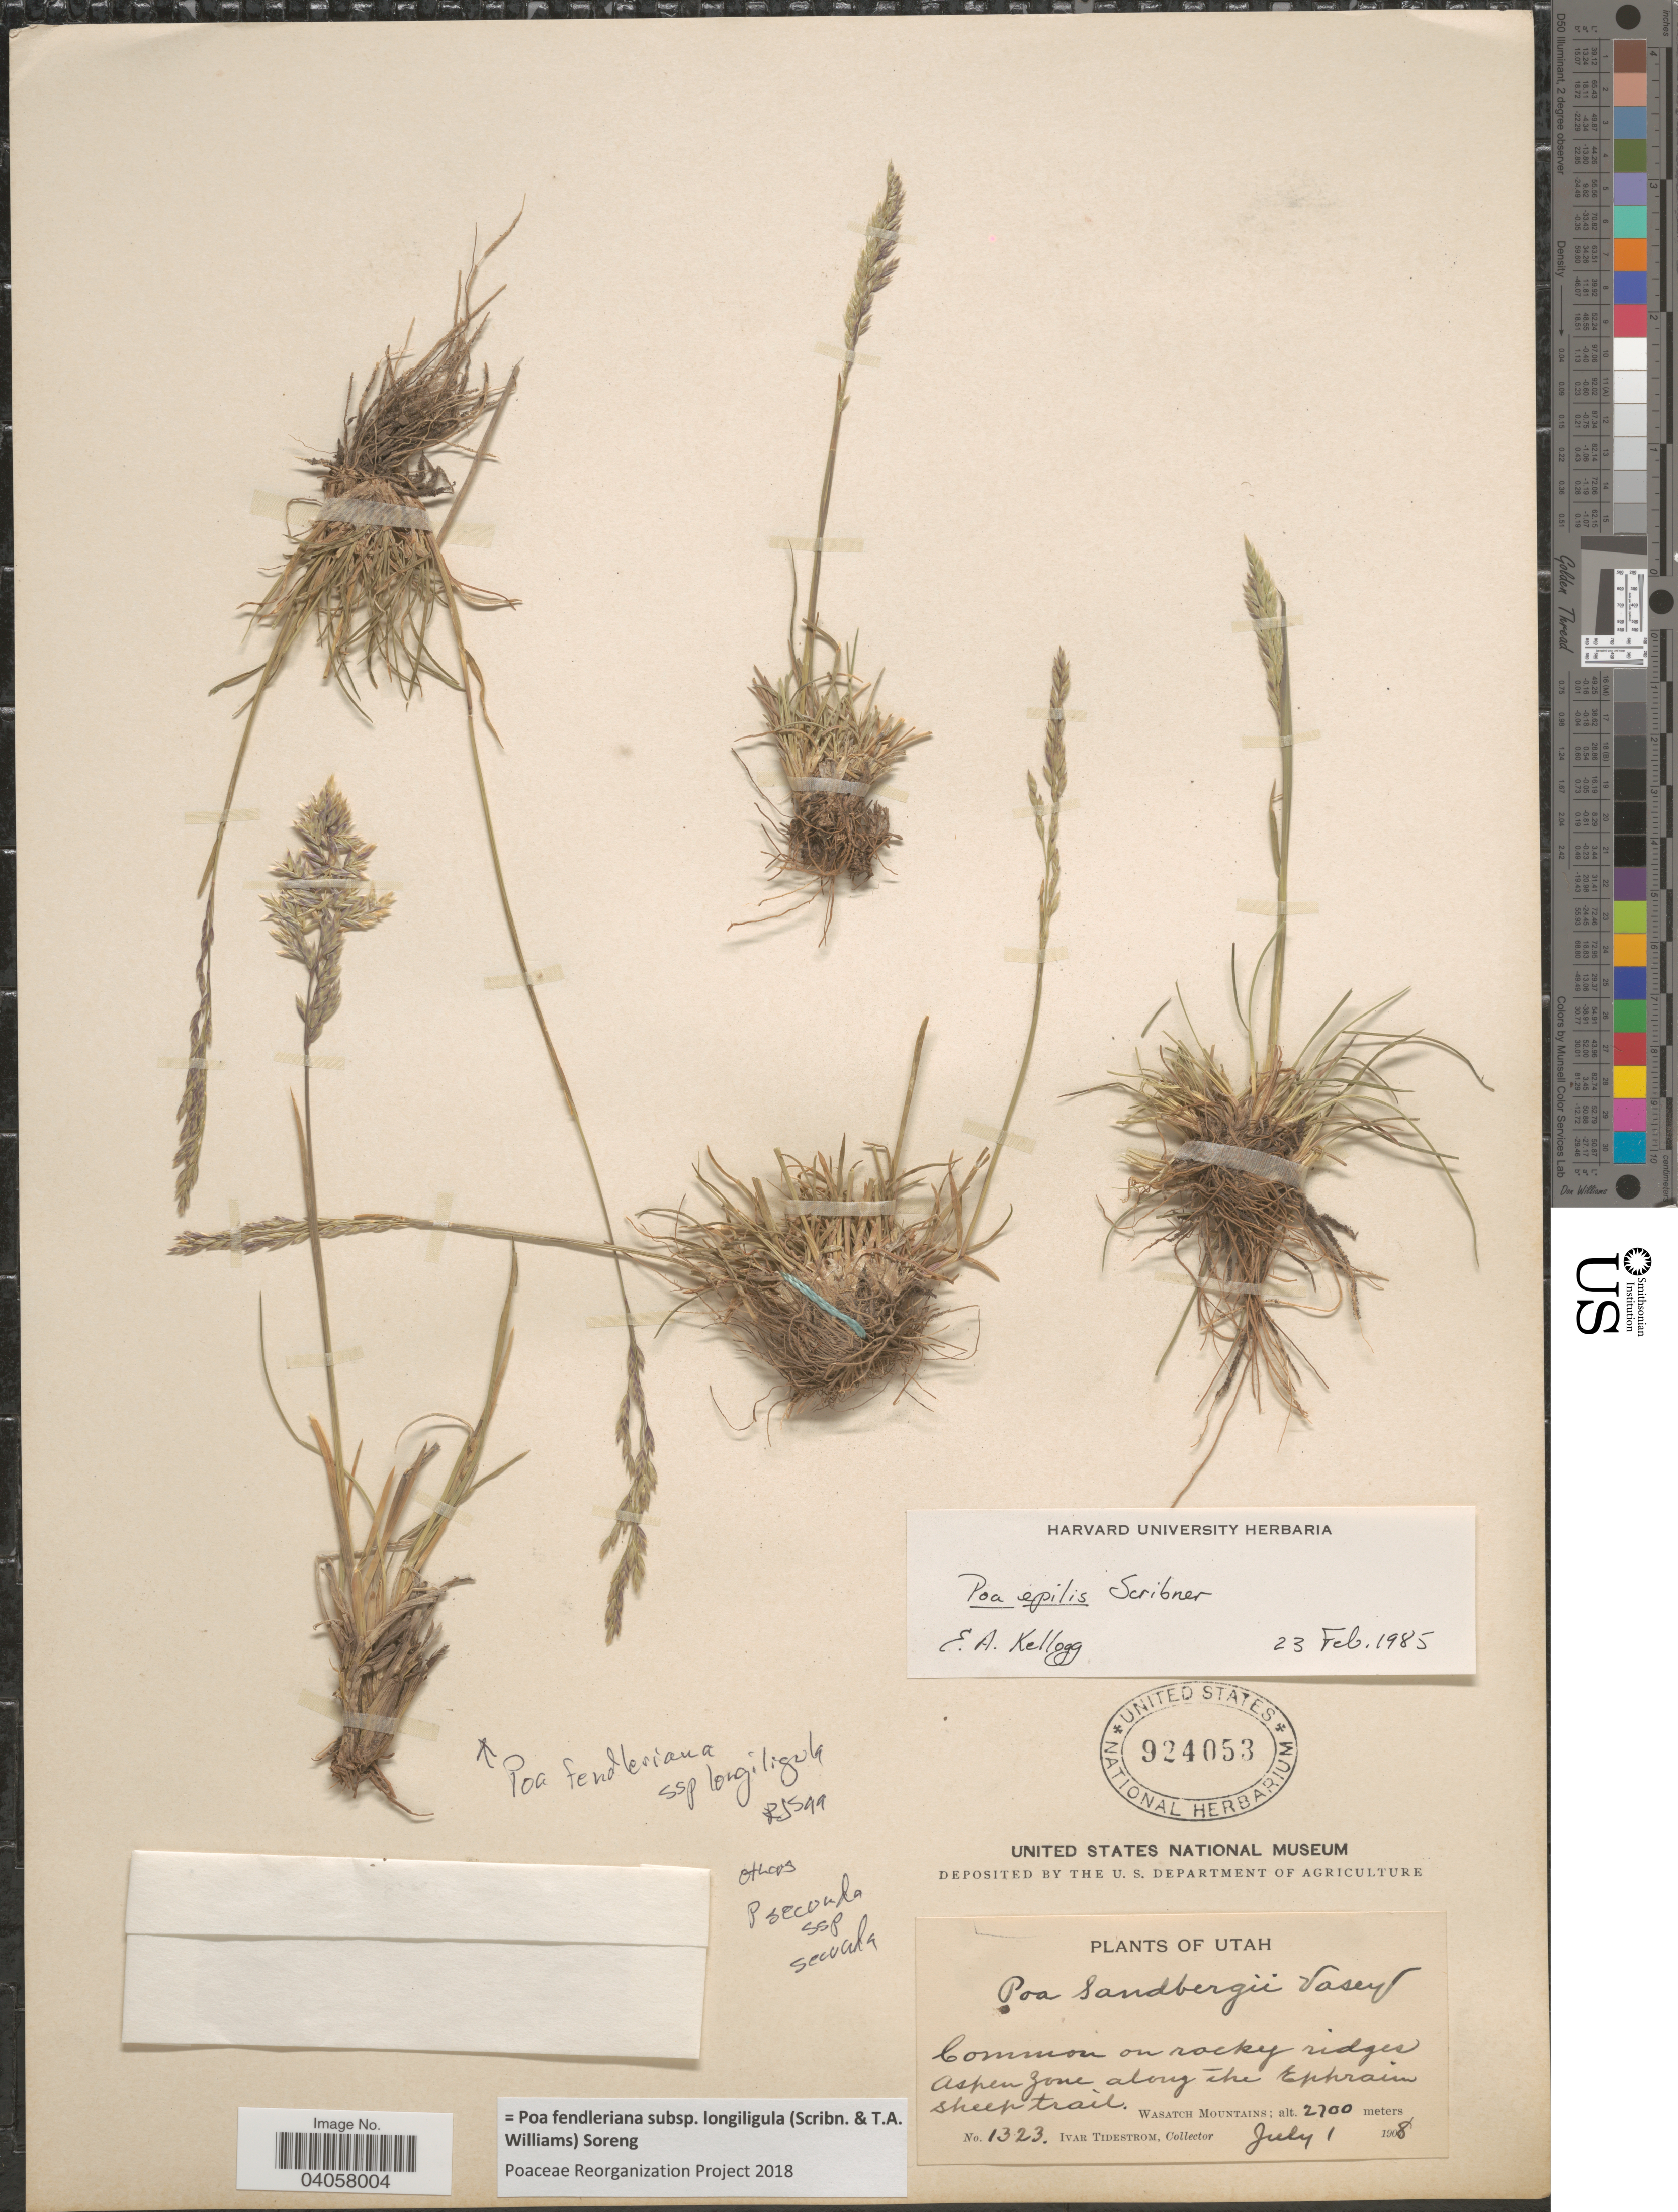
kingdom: Plantae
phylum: Tracheophyta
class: Liliopsida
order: Poales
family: Poaceae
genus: Poa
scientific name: Poa fendleriana subsp. longiligula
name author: (Scribn. & T.A. Williams) Soreng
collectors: I. F. Tidestrom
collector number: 1323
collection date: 1908-07-01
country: United States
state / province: Utah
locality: Aspen Zone along the Ephraim sheep trail. Wasatch Mountains.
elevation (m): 2700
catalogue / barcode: US 924053